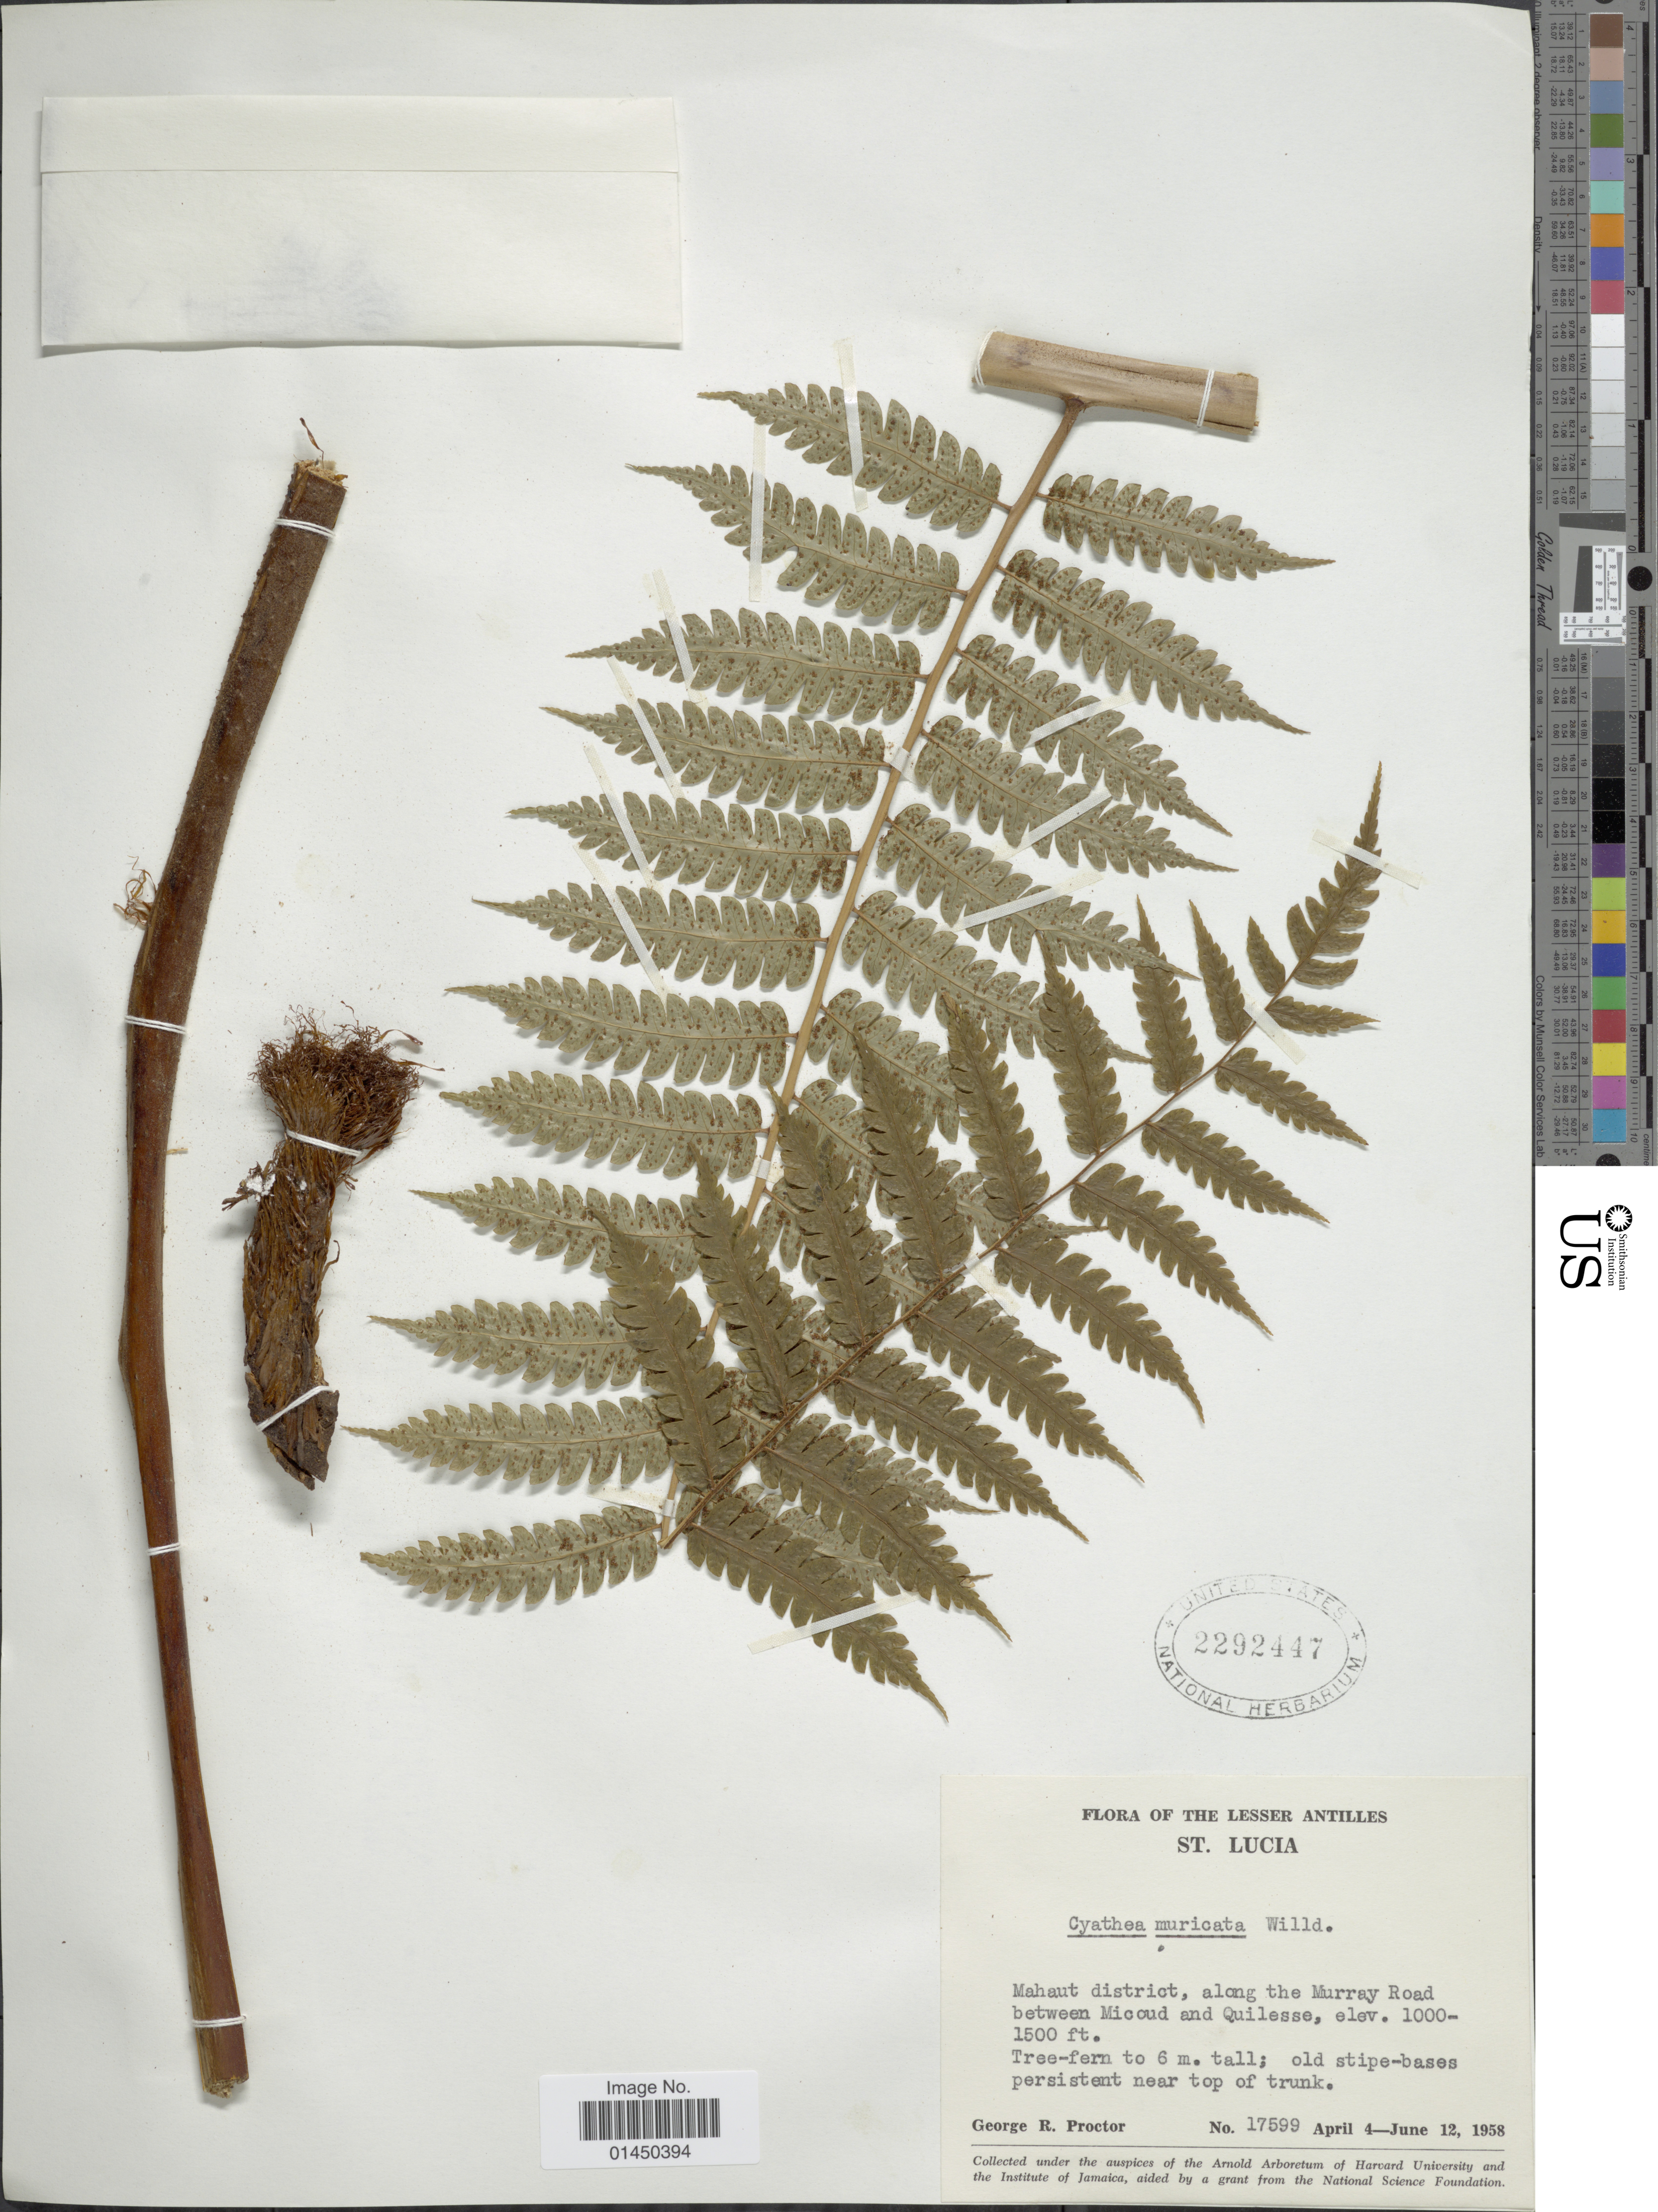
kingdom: Plantae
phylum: Tracheophyta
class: Polypodiopsida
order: Cyatheales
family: Cyatheaceae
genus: Cyathea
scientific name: Cyathea muricata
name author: (Willd.) Fée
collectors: G. R. Proctor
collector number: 17599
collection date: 1958-04-04/1958-06-12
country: St. Lucia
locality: The Lesser Antilles, Mahaut district, along the Murray Road between Micoud and Quilesse.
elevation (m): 305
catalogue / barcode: US 2292447